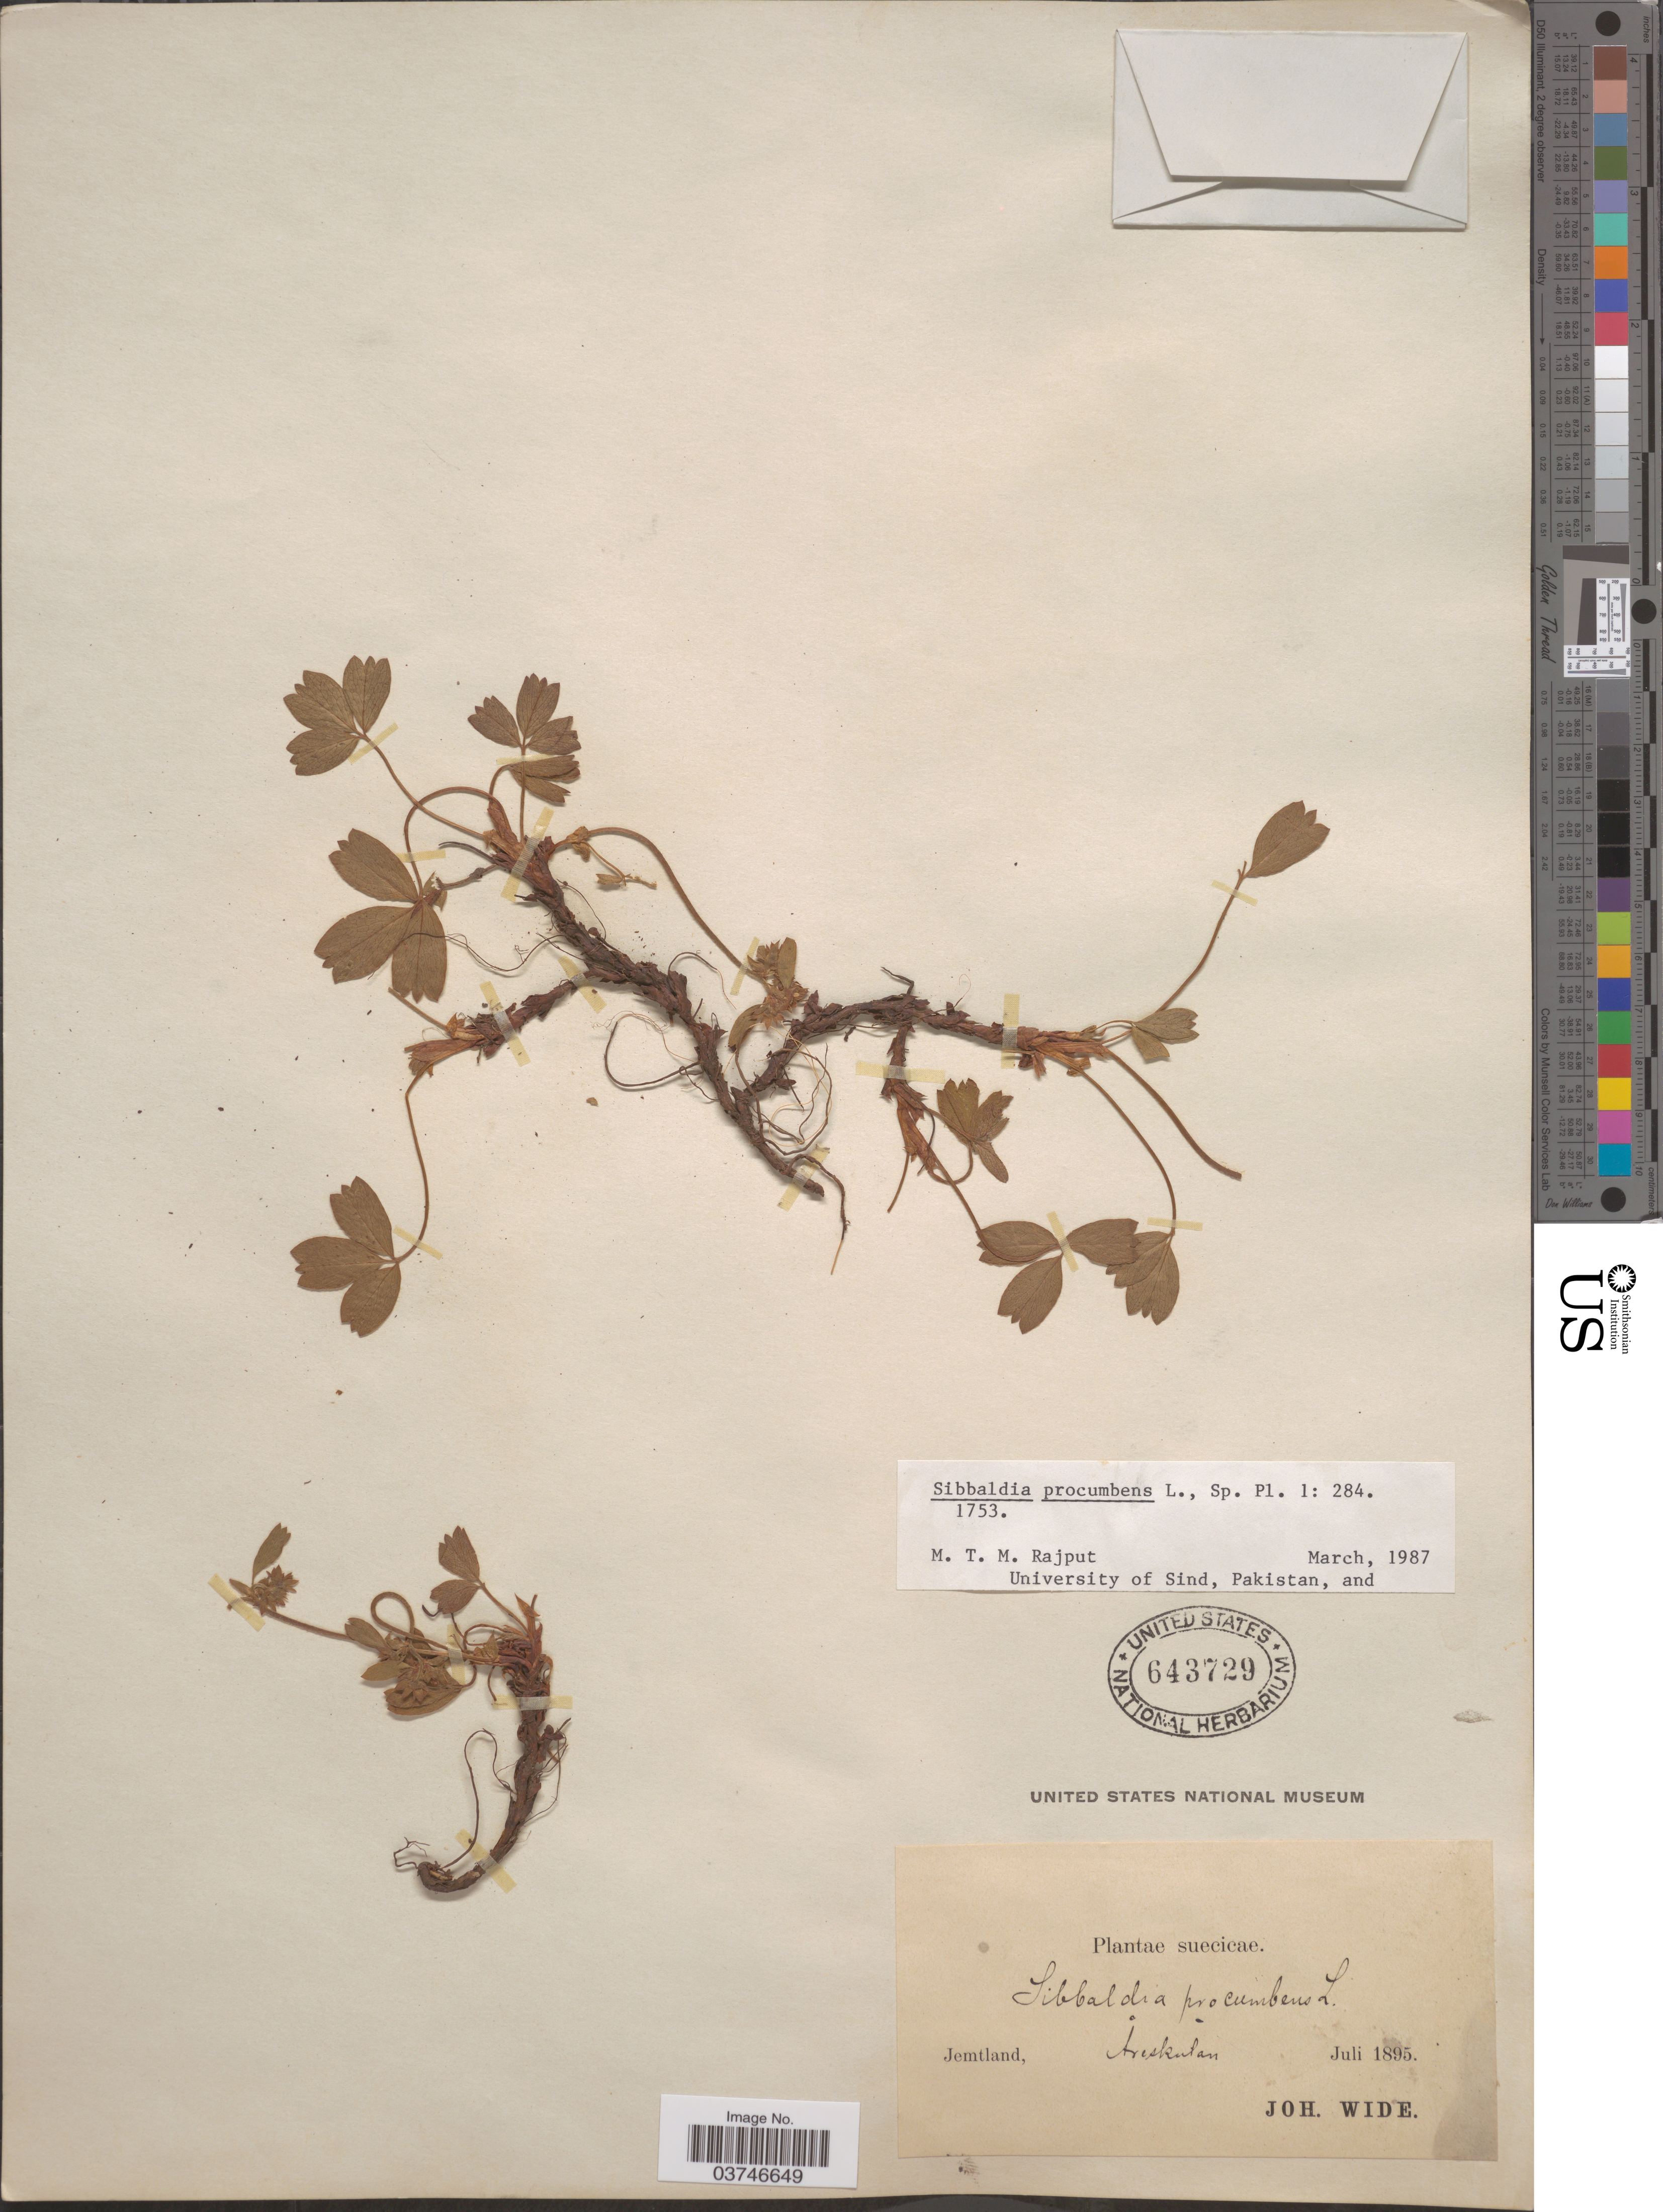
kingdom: Plantae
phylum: Tracheophyta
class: Magnoliopsida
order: Rosales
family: Rosaceae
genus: Sibbaldia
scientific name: Sibbaldia procumbens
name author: L.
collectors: J. Wide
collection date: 1895-07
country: Sweden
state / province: Jämtland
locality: Suecicæ. Jemtland, Areskutan.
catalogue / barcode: US 643729